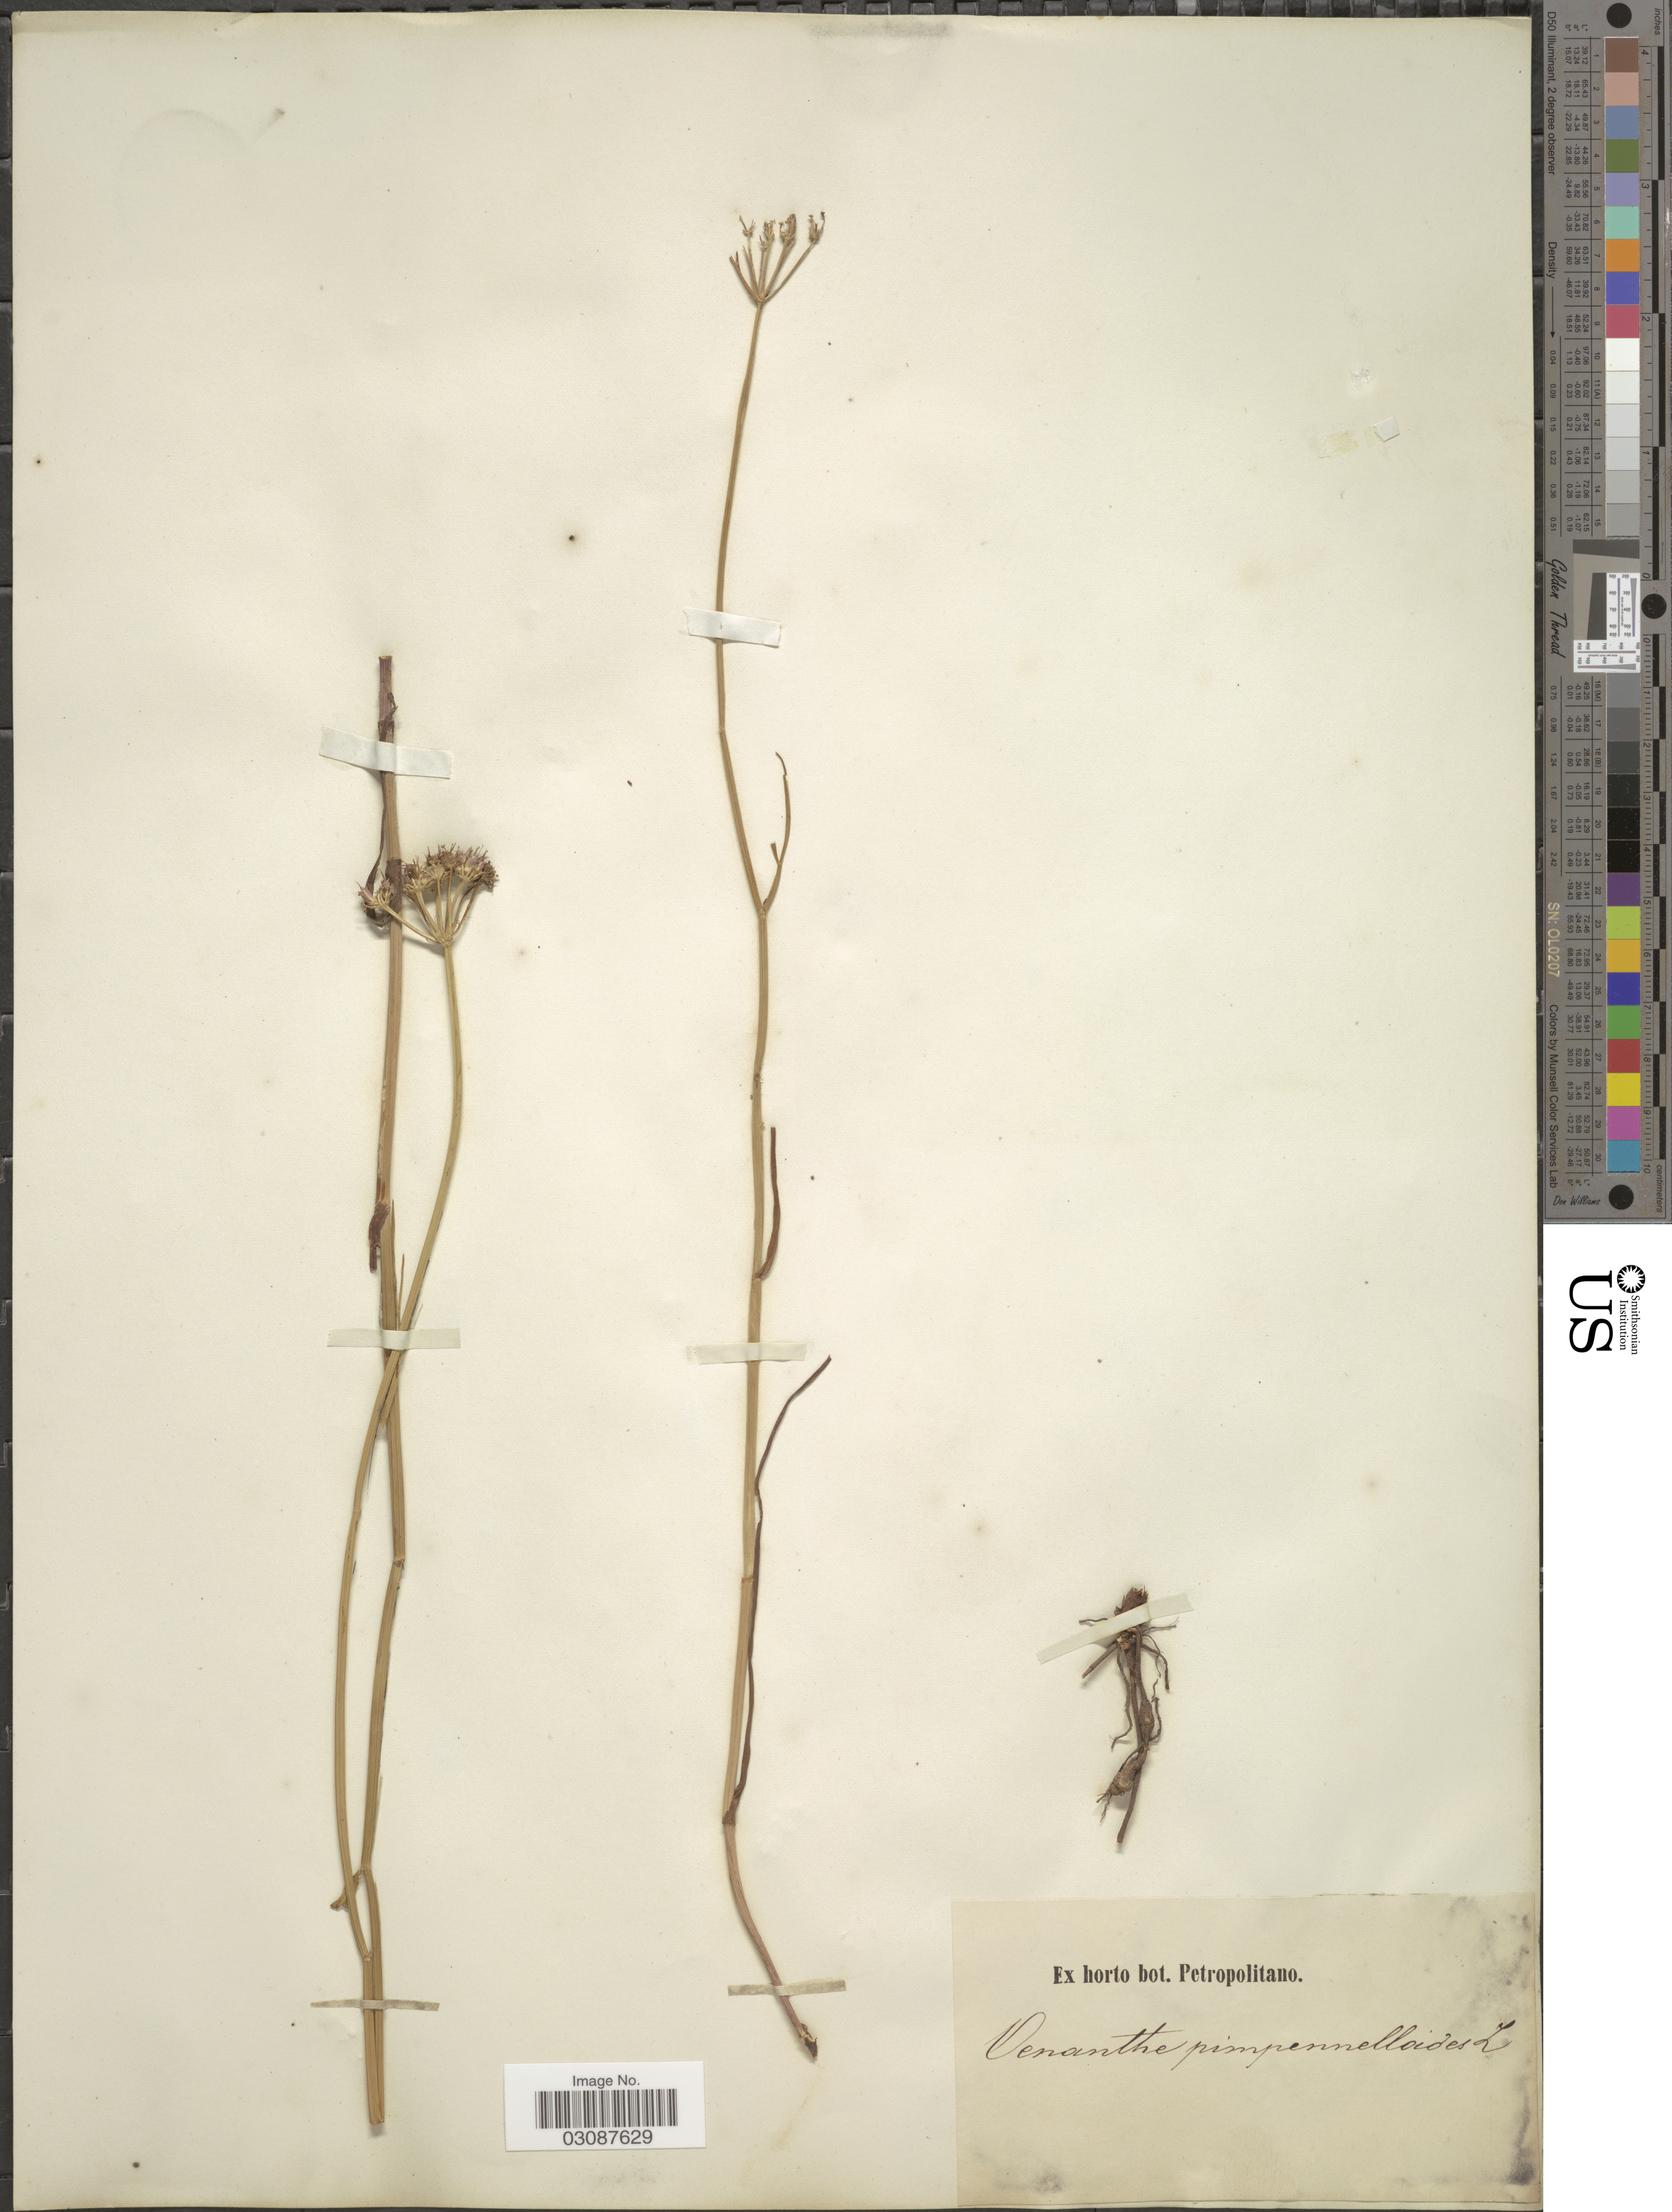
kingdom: Plantae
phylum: Tracheophyta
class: Magnoliopsida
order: Apiales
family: Apiaceae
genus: Oenanthe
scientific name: Oenanthe pimpinelloides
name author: L.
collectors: ex Horto Bot. Petropolitano